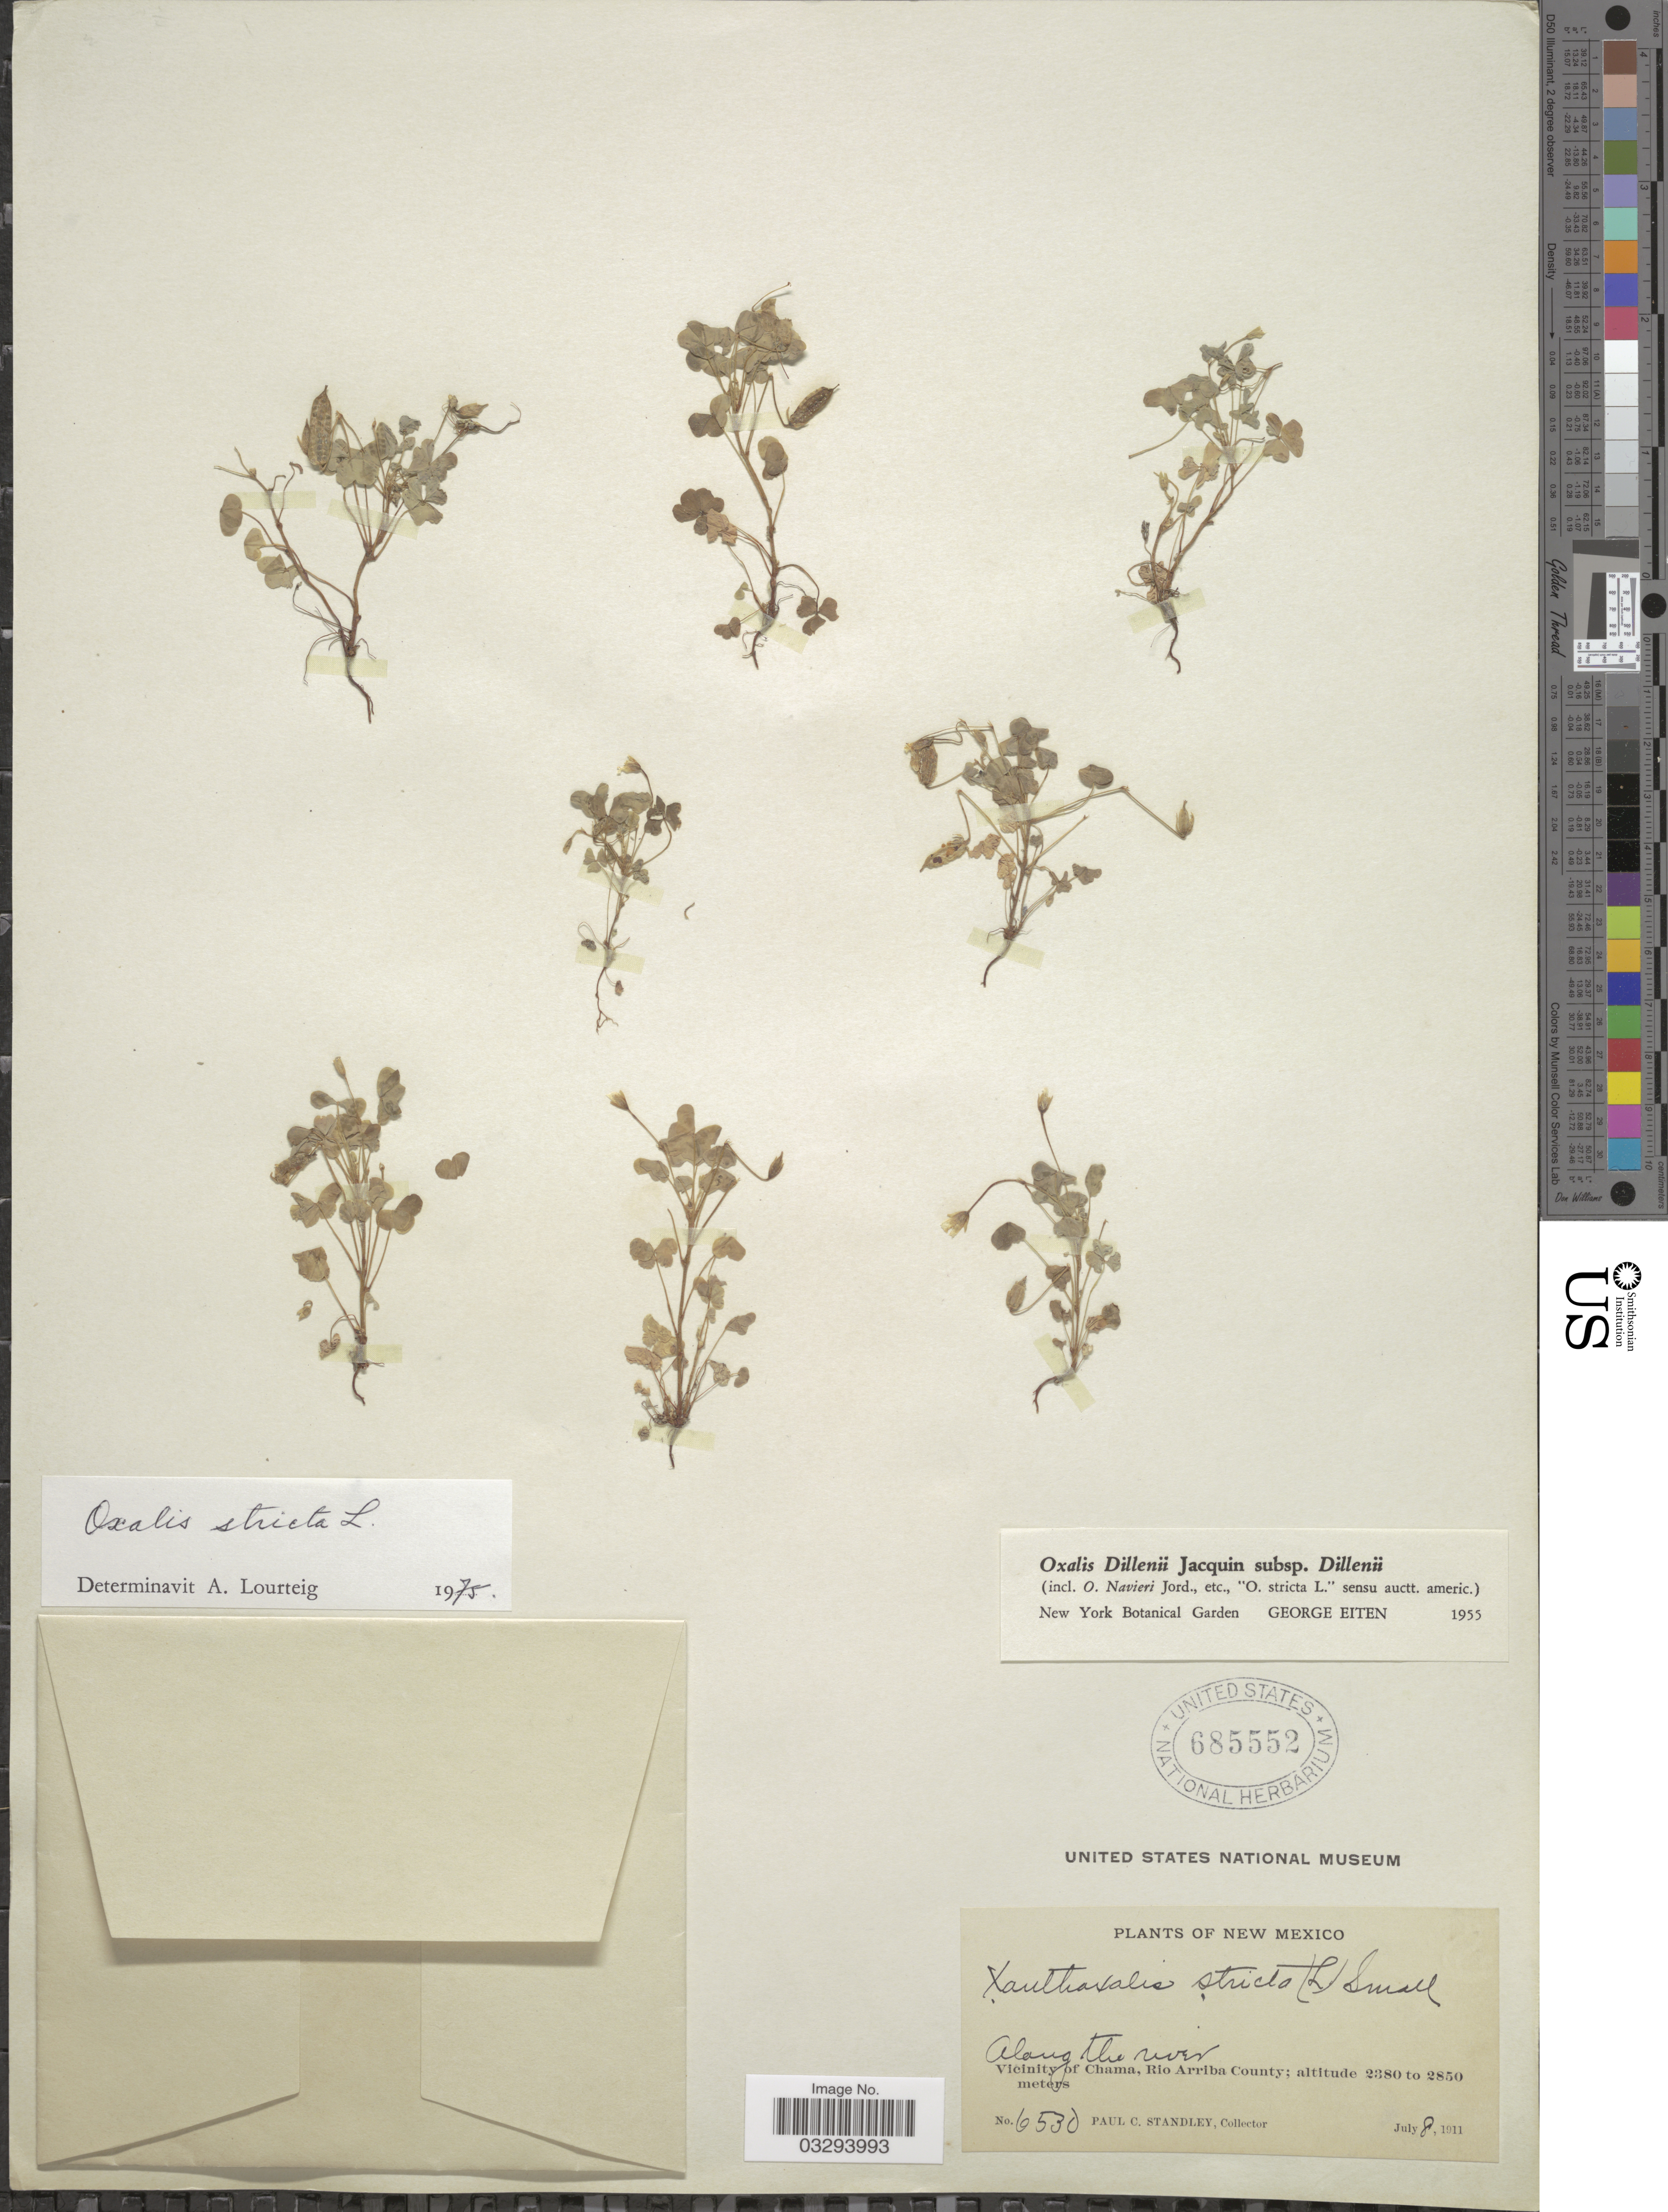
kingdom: Plantae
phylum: Tracheophyta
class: Magnoliopsida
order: Oxalidales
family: Oxalidaceae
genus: Oxalis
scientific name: Oxalis stricta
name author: L.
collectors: P. C. Standley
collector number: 6530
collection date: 1911-07-08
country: United States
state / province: New Mexico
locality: Along the river. Vicinity of Chama, Rio Arriba County.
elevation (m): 2380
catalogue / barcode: US 685552